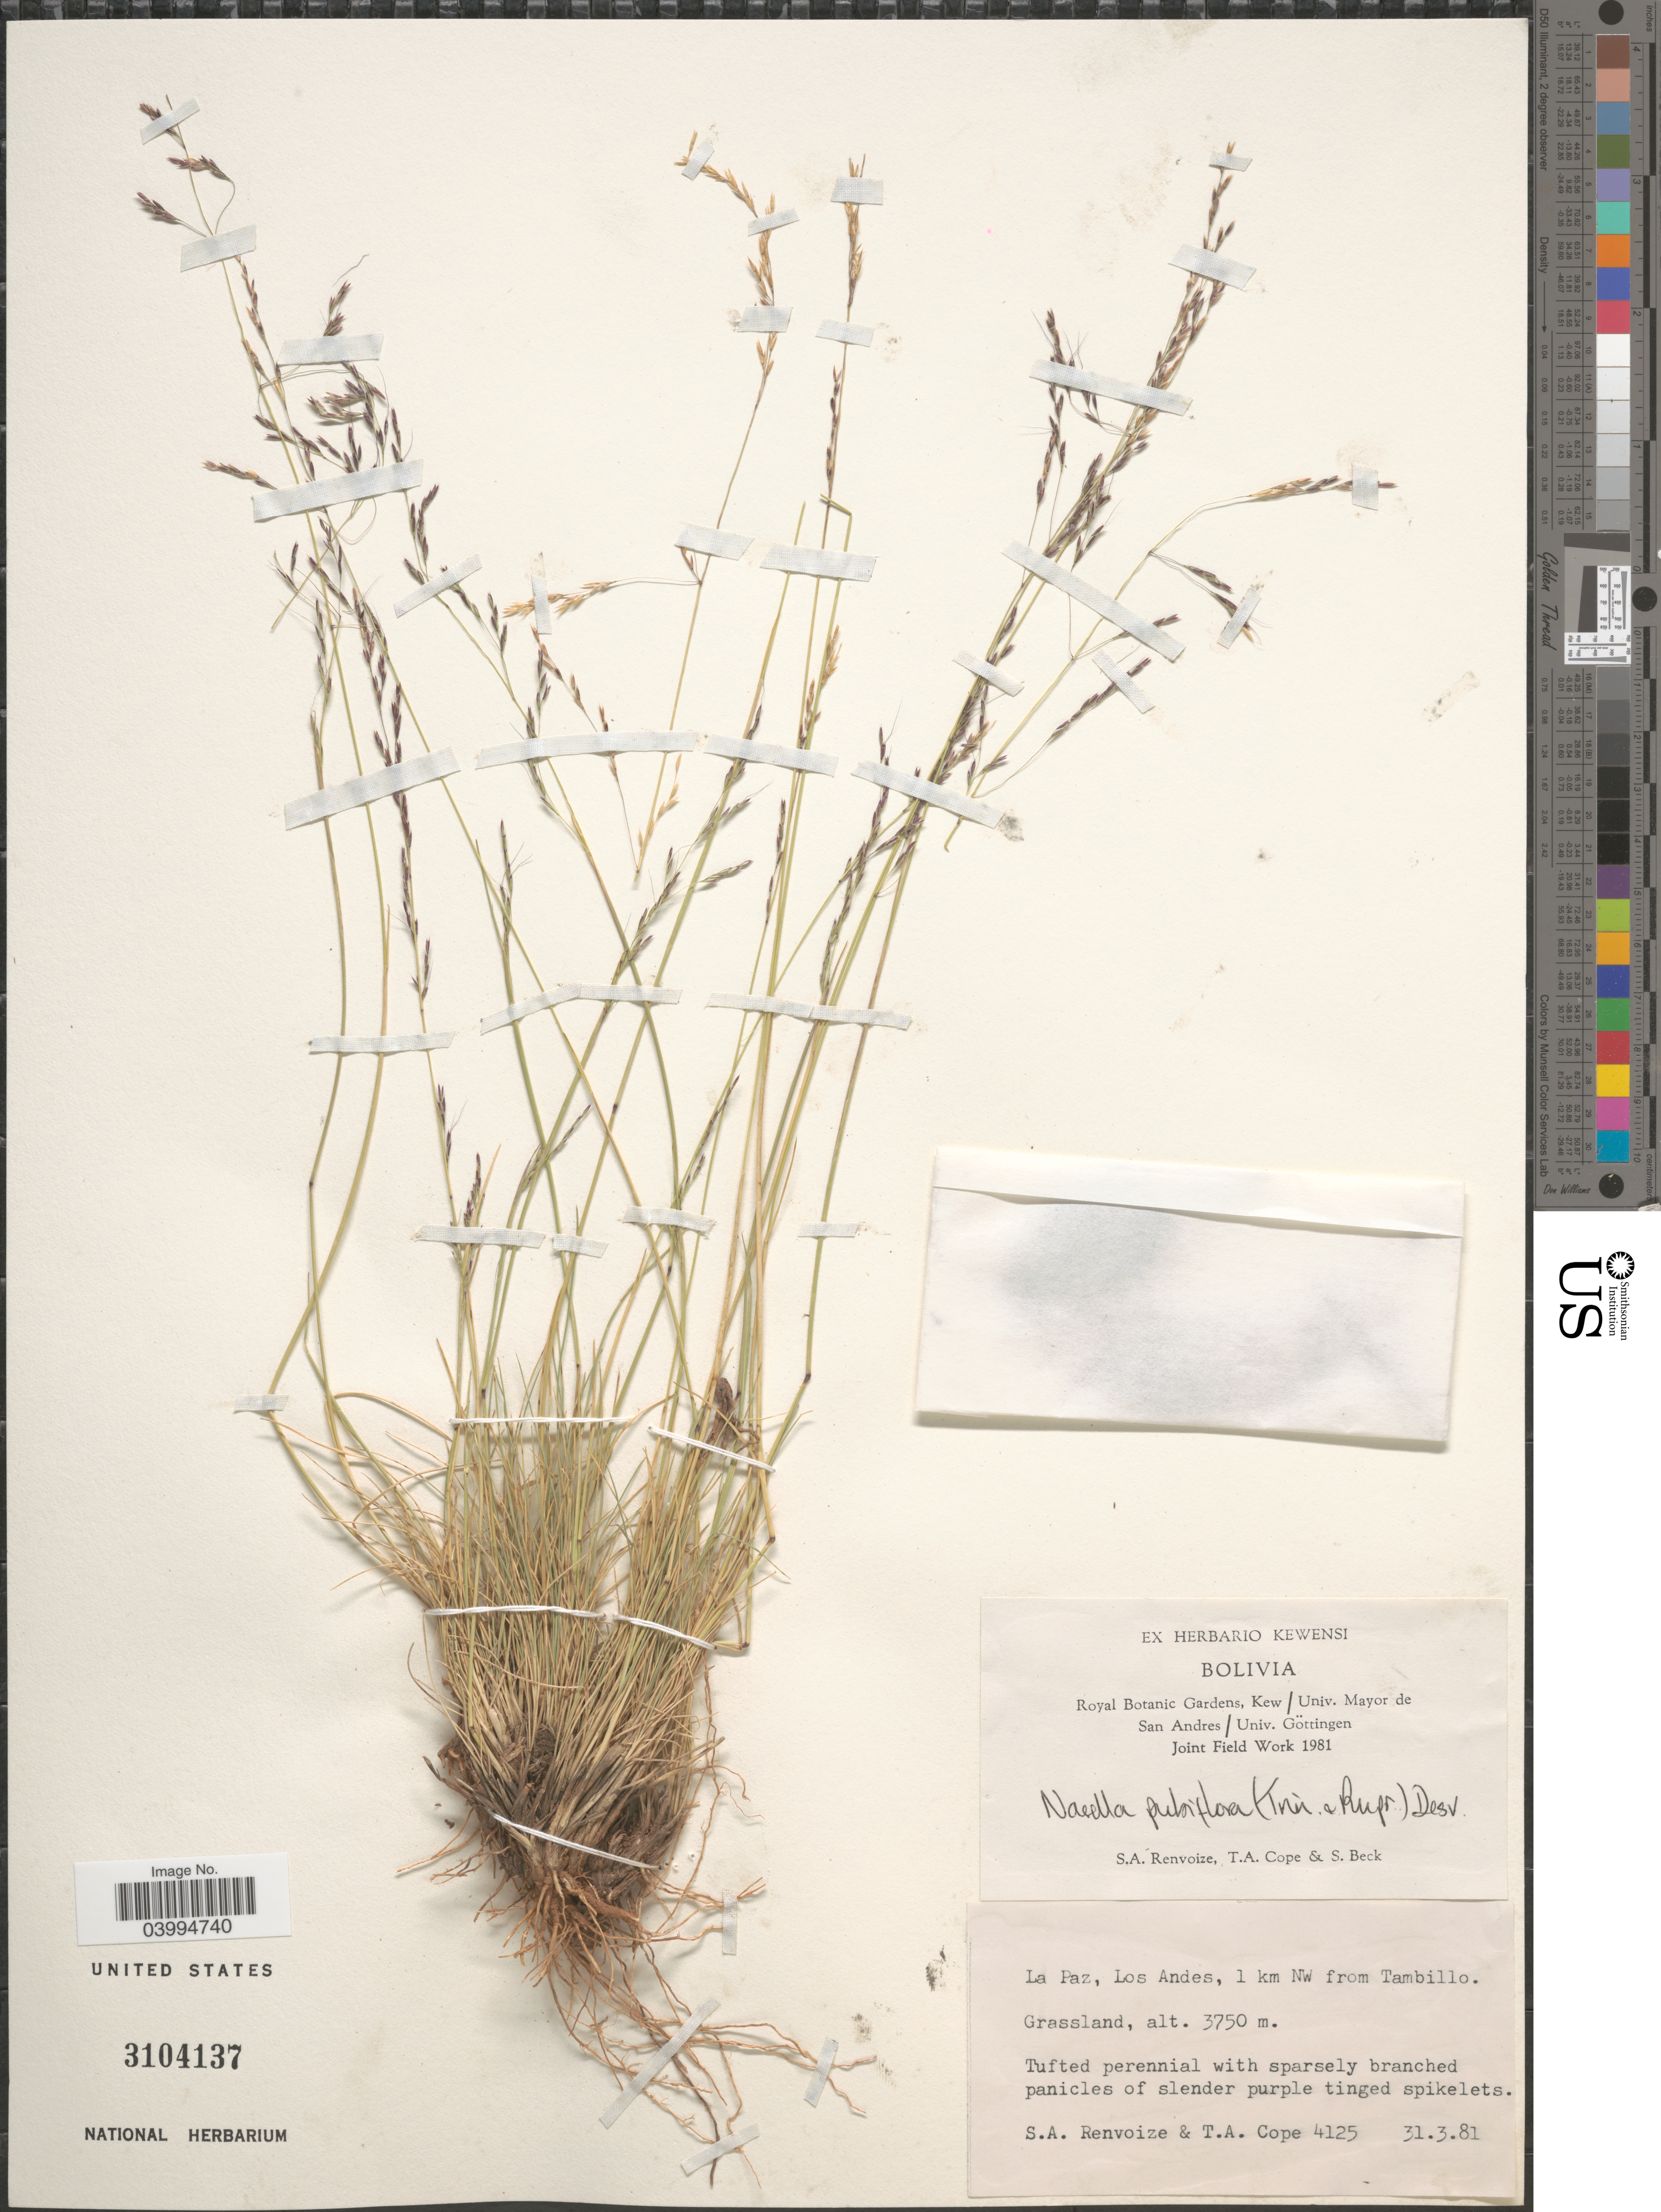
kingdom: Plantae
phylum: Tracheophyta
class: Liliopsida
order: Poales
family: Poaceae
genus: Nassella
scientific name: Nassella pubiflora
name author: (Trin. & Rupr.) É. Desv.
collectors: S. A. Renvoize, T. A. Cope & S. G. Beck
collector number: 4125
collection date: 1981-03-31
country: Bolivia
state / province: La Paz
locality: Los Andes, 1 km NW from Tambillo.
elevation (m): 3750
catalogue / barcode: US 3104137